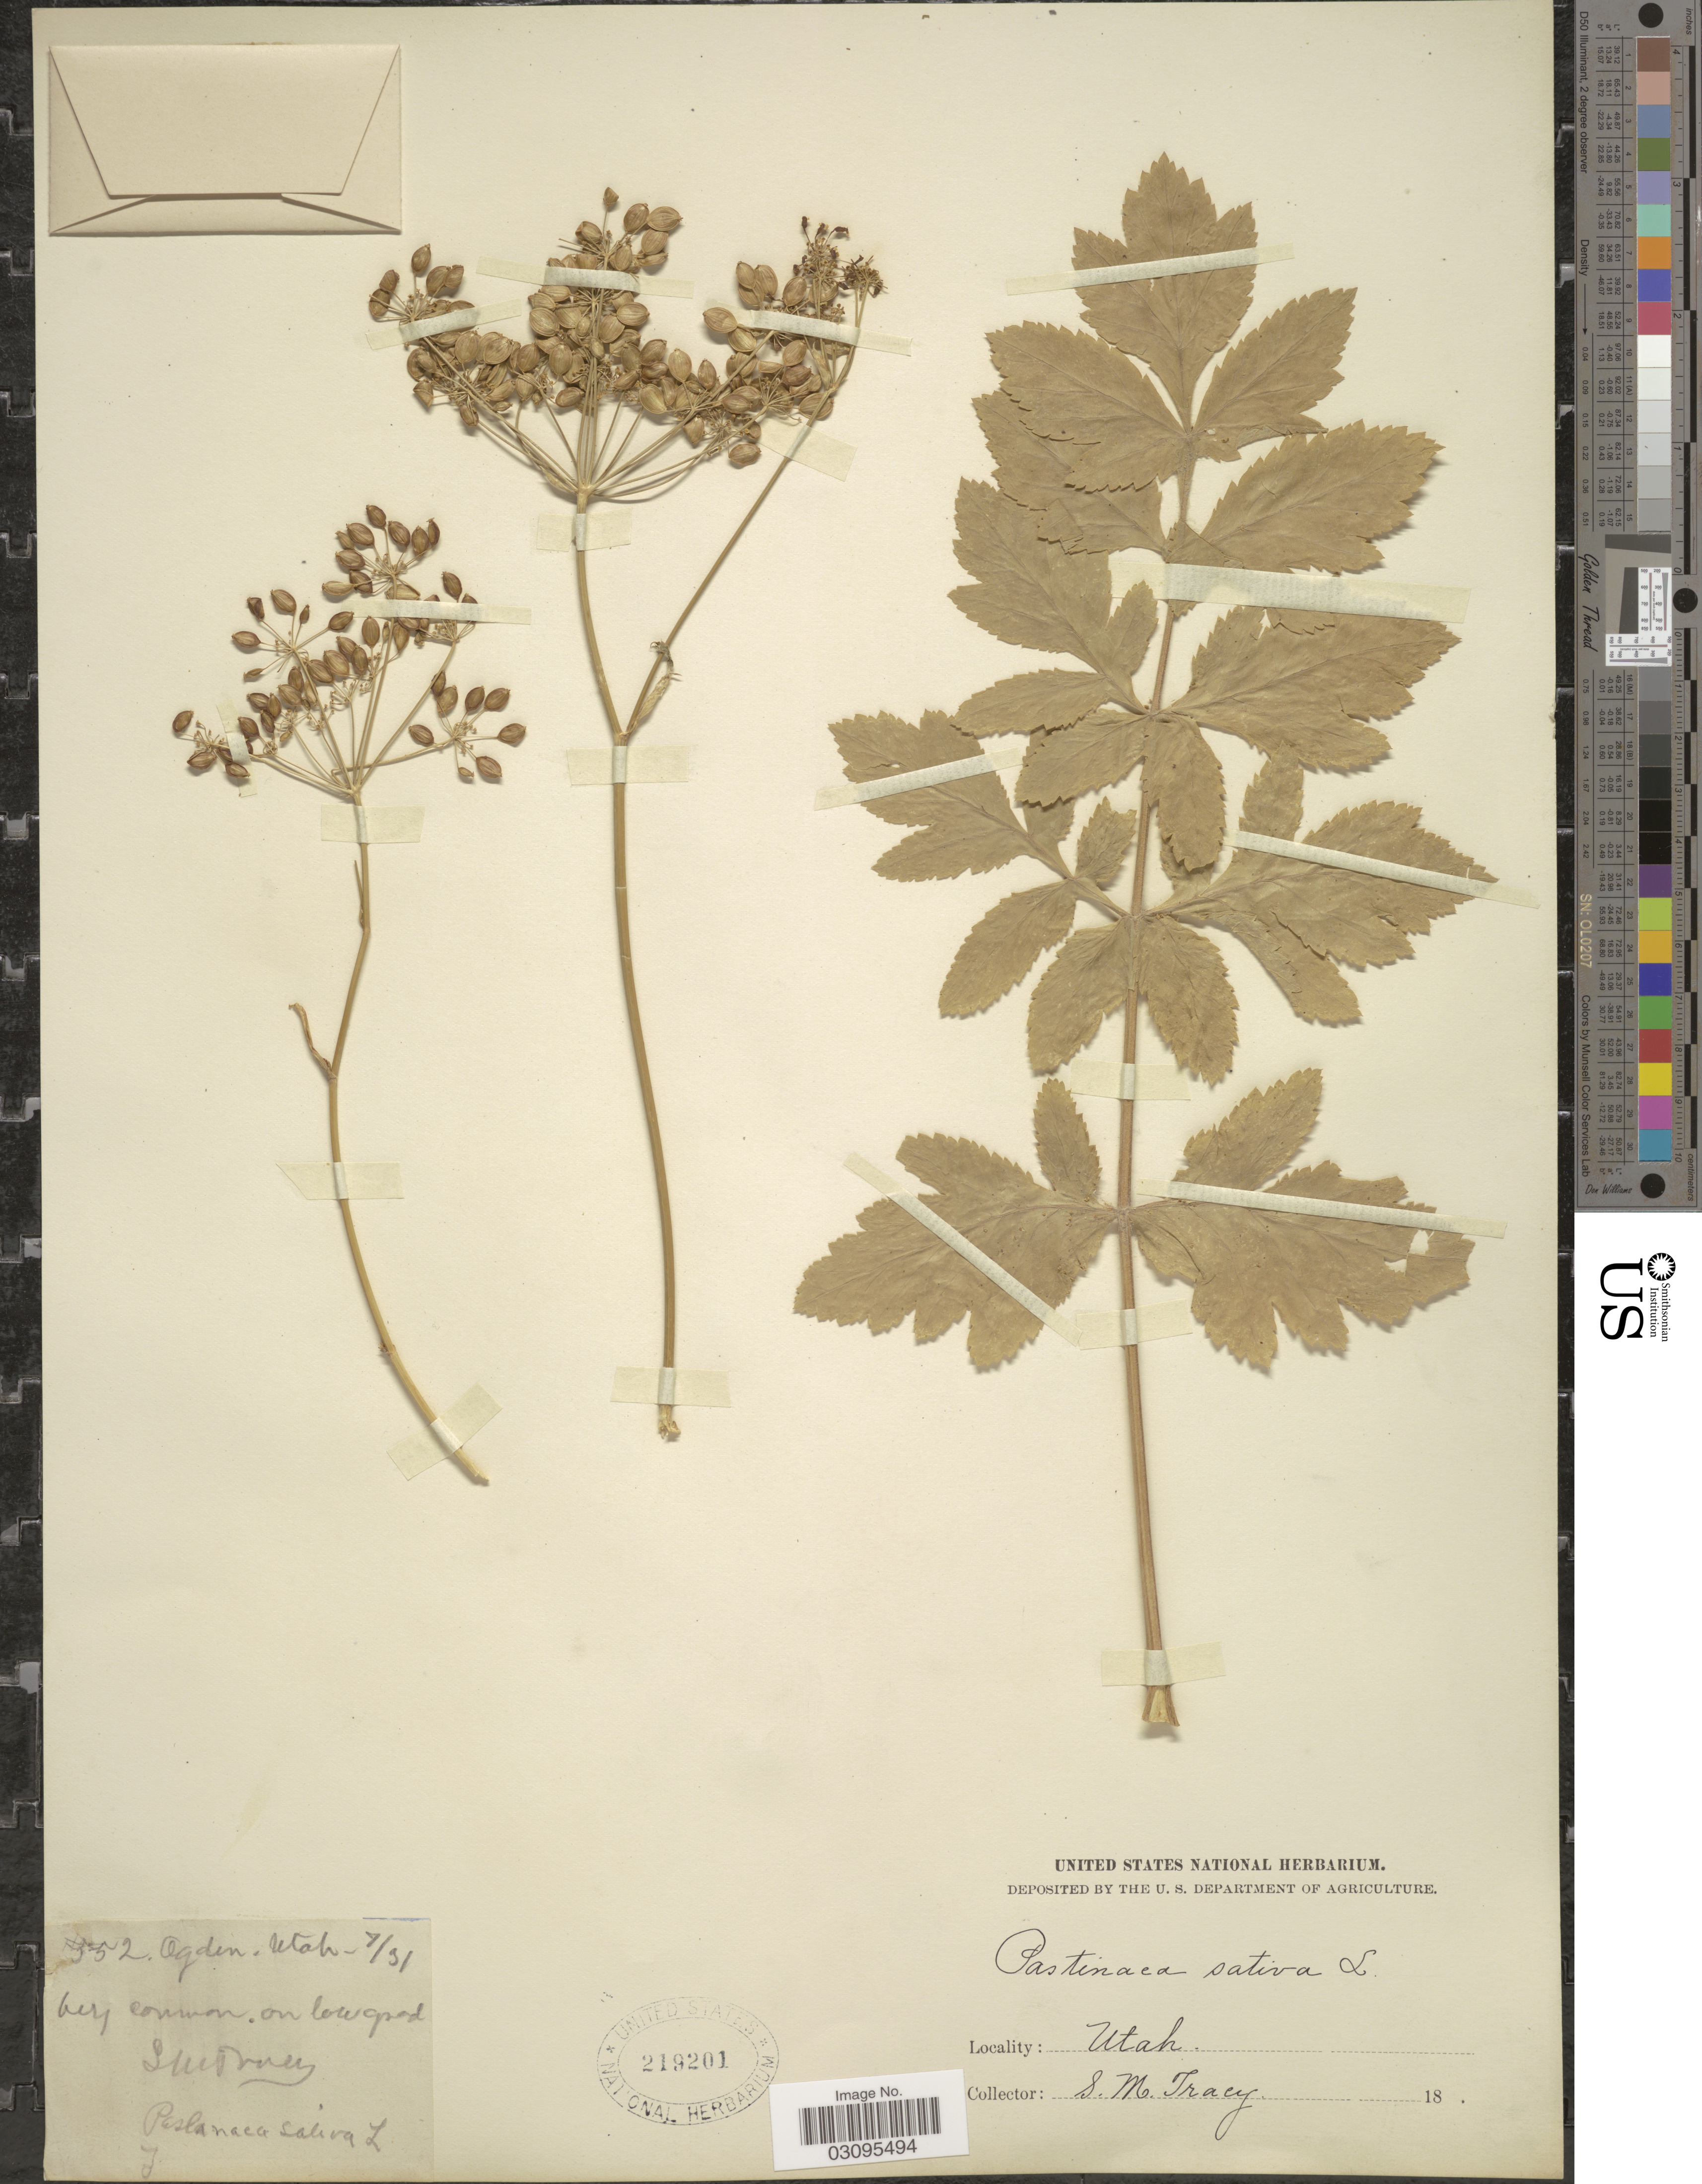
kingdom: Plantae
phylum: Tracheophyta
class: Magnoliopsida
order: Apiales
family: Apiaceae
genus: Pastinaca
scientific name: Pastinaca sativa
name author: L.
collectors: S. M. Tracy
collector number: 552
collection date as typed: Transcribed d/m/y: /7/31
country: United States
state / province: Utah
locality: Ogden, Utah.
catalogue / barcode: US 219201